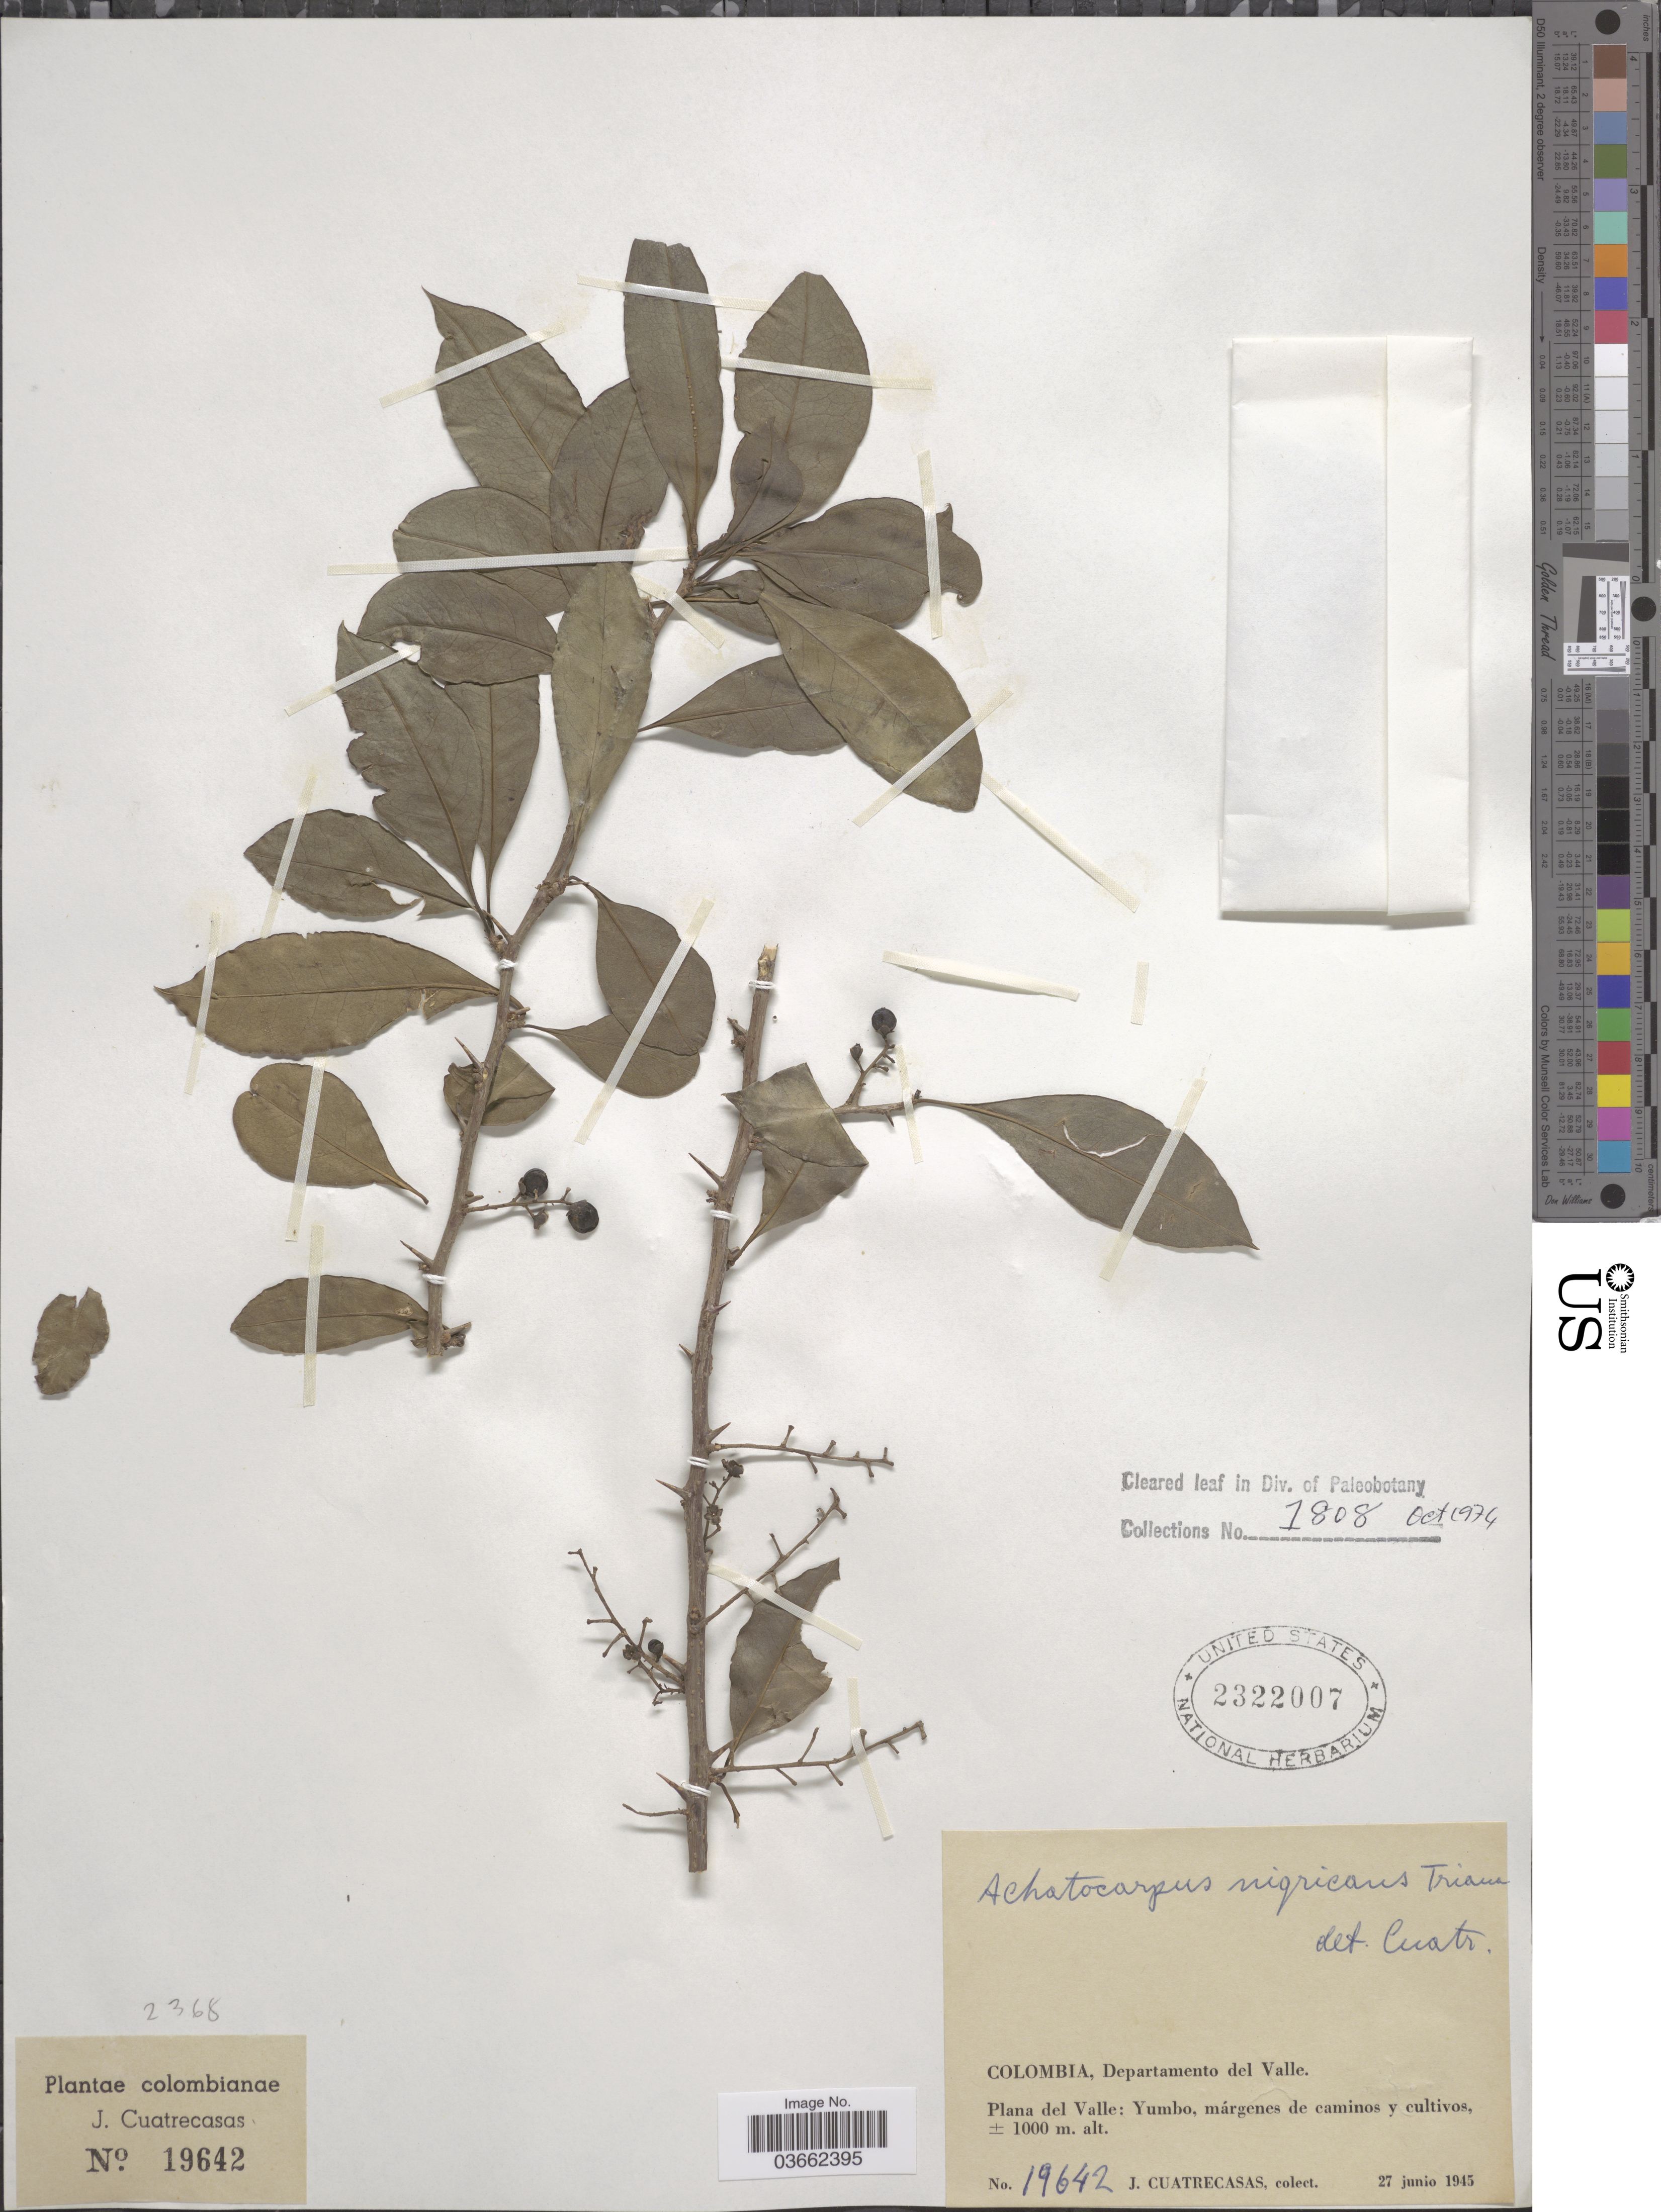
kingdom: Plantae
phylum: Tracheophyta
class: Magnoliopsida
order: Caryophyllales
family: Achatocarpaceae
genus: Achatocarpus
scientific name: Achatocarpus nigricans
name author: Triana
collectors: J. Cuatrecasas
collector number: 19642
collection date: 1945-06-27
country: Colombia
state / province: Valle del Cauca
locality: Departamento del Valle. Plana del Valle: Yumbo, márgenes de caminos y cultivos.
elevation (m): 1000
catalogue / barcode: US 2322007